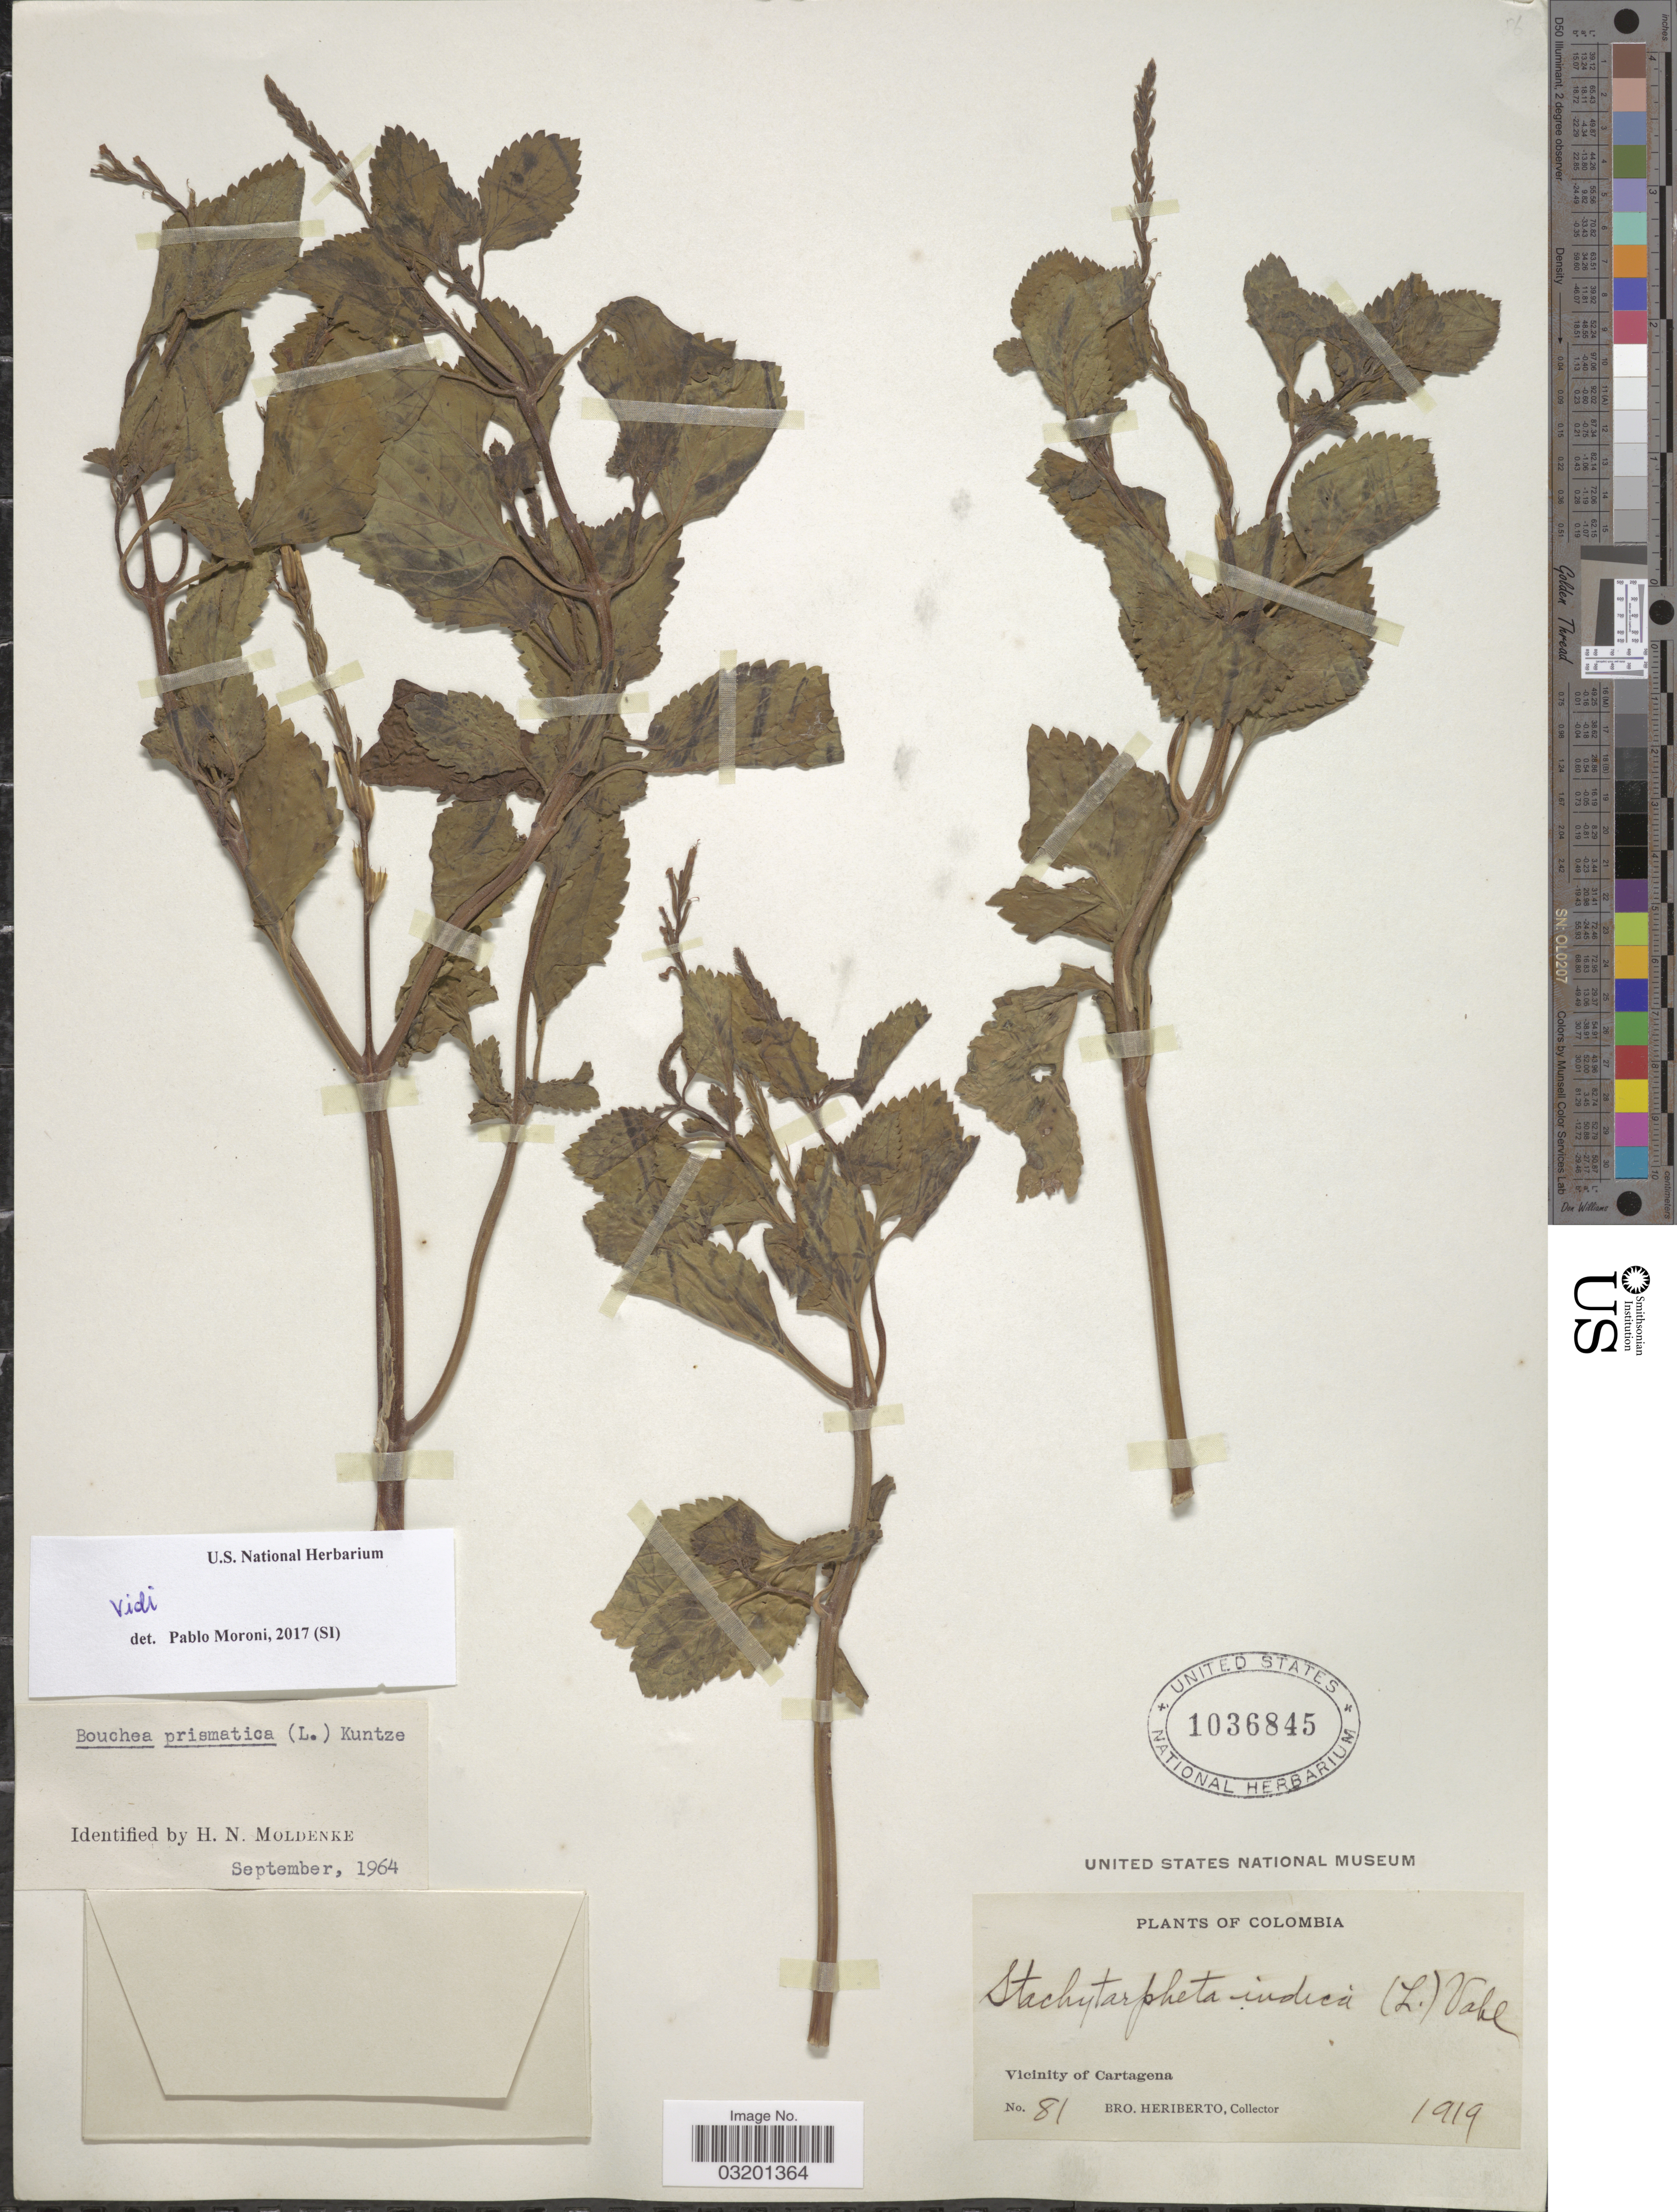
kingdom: Plantae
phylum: Tracheophyta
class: Magnoliopsida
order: Lamiales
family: Verbenaceae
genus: Bouchea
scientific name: Bouchea prismatica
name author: (L.) Kuntze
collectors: B. Heriberto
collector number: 81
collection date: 1919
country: Colombia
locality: Vicinity of Cartagena.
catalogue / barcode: US 1036845